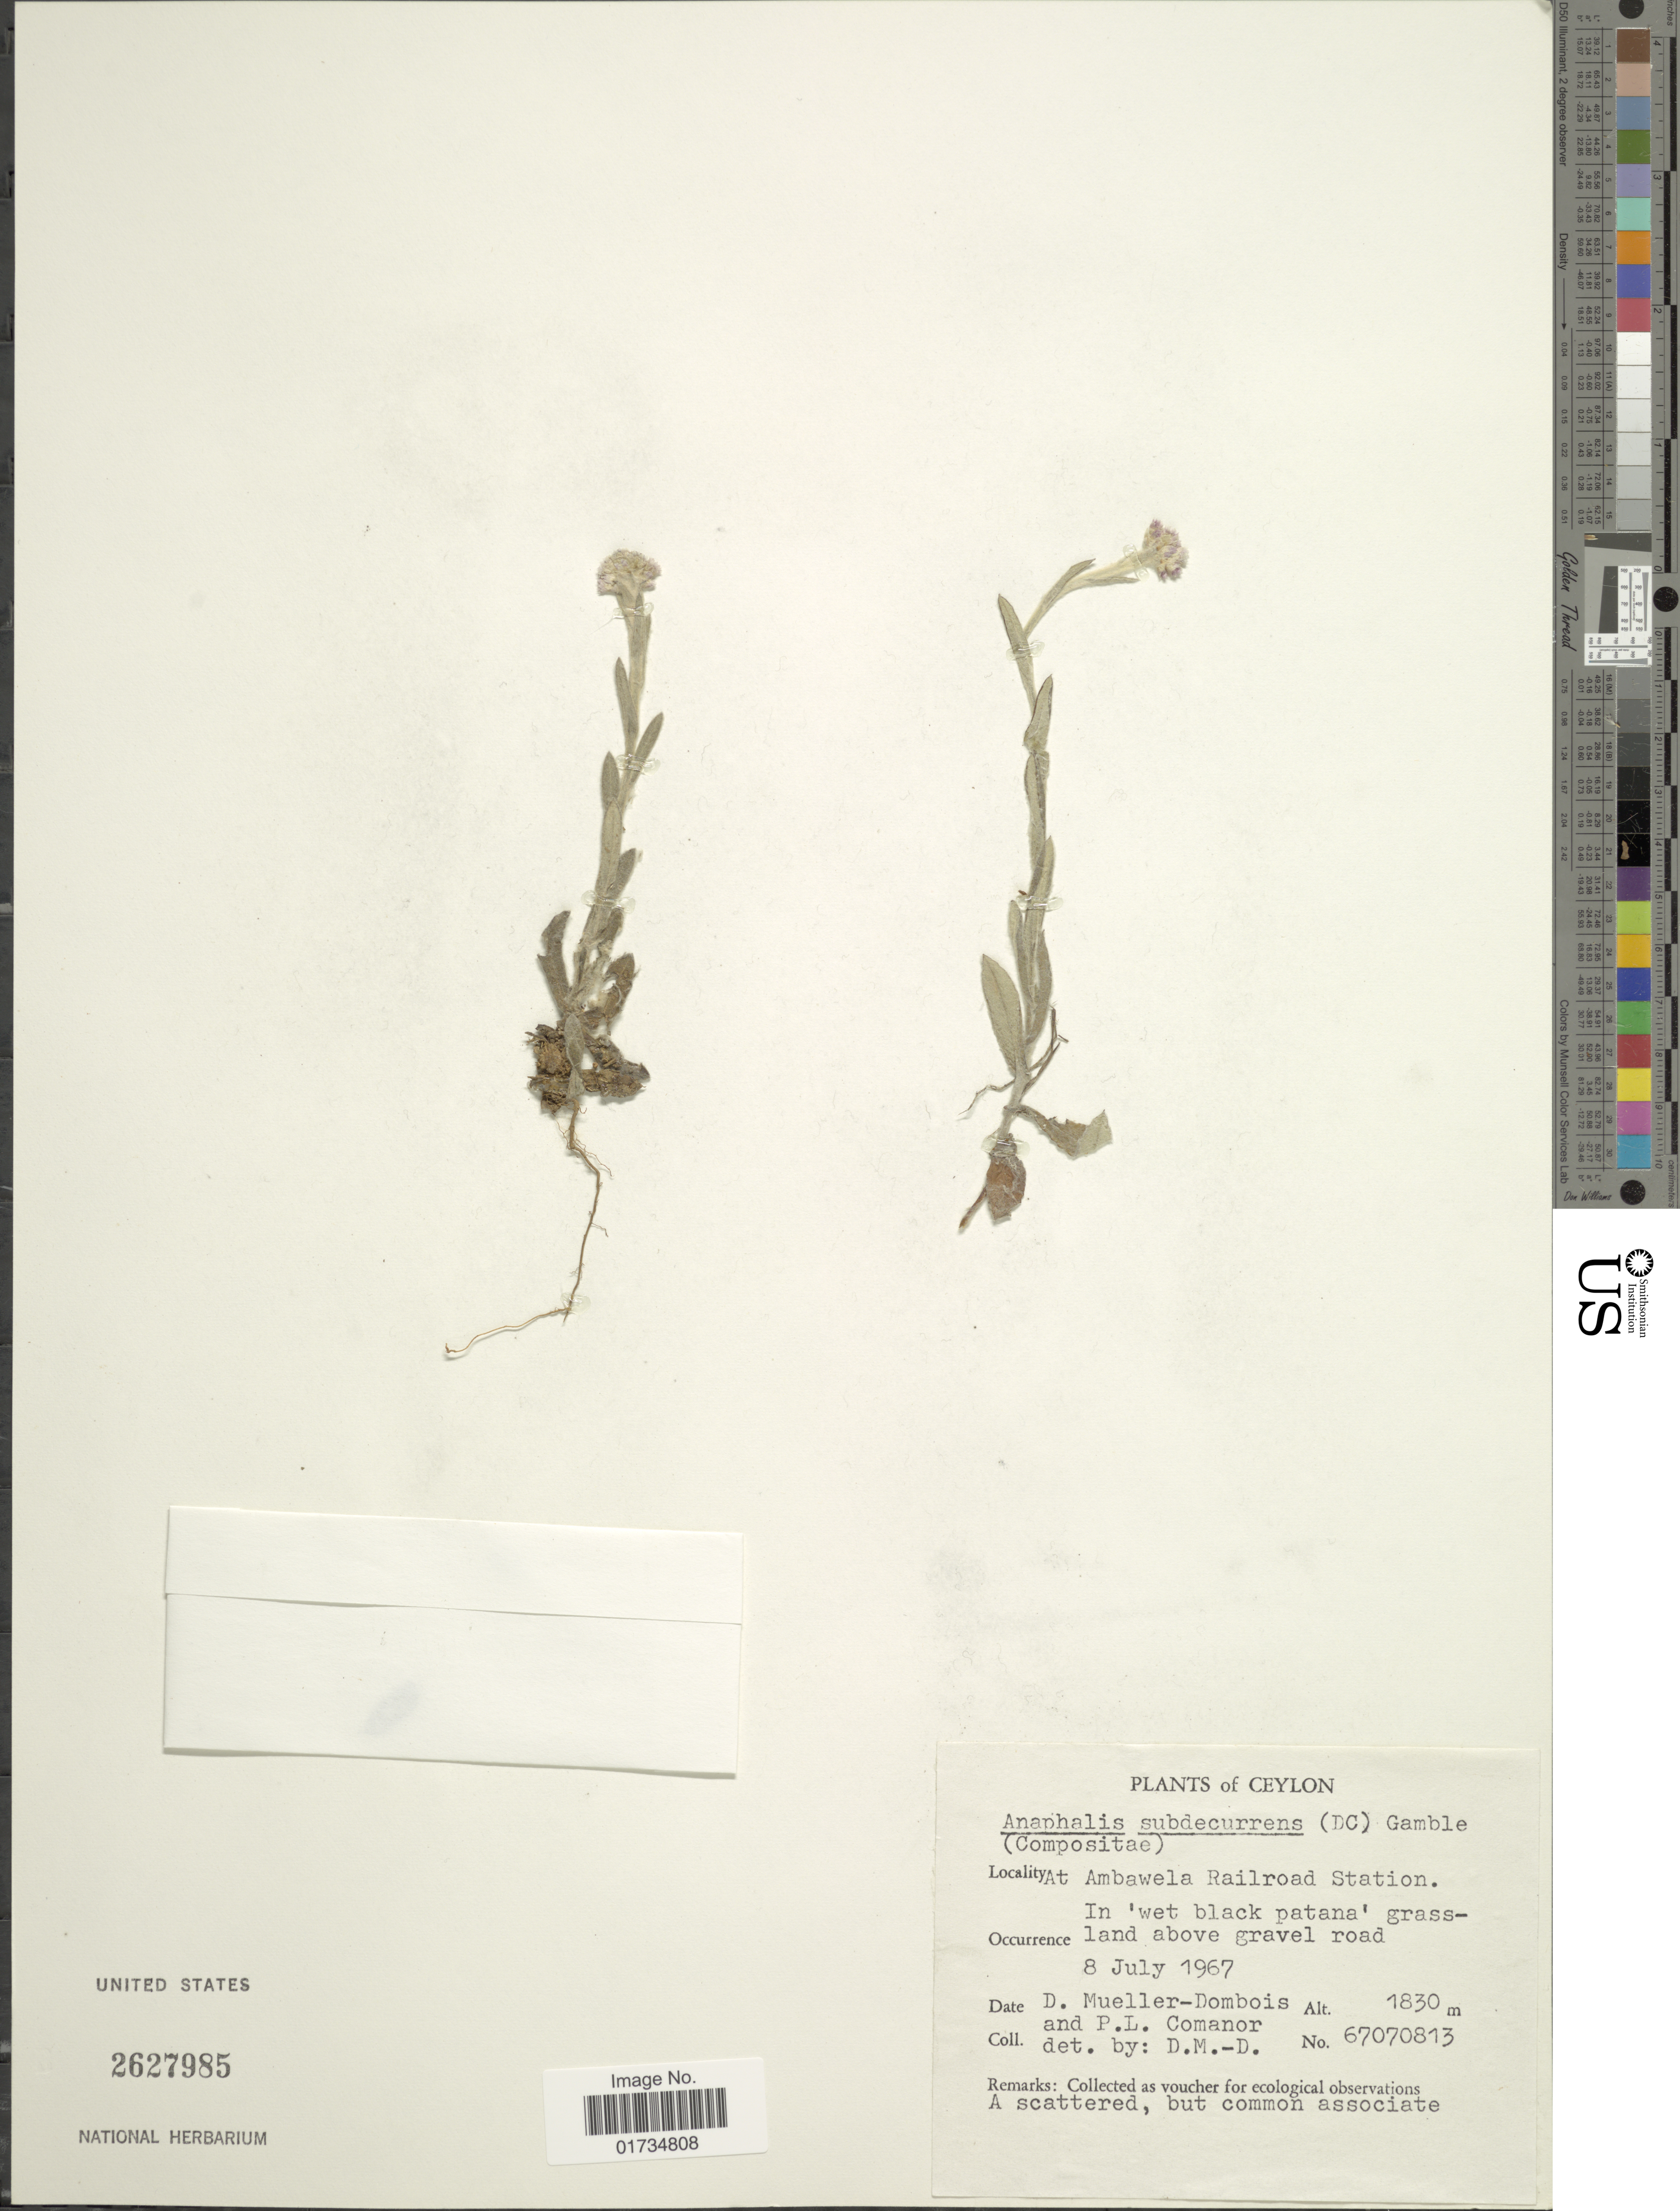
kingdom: Plantae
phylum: Tracheophyta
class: Magnoliopsida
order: Asterales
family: Asteraceae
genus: Anaphalis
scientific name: Anaphalis subdecurrens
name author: (DC.) Gamble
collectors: D. Mueller-Dombois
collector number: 67070813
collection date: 1967-07-08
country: Sri Lanka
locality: Ceylon. At Ambawela Railroad Station. In 'wet black patatana' grassland above gravel road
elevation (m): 1830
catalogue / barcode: US 2627985